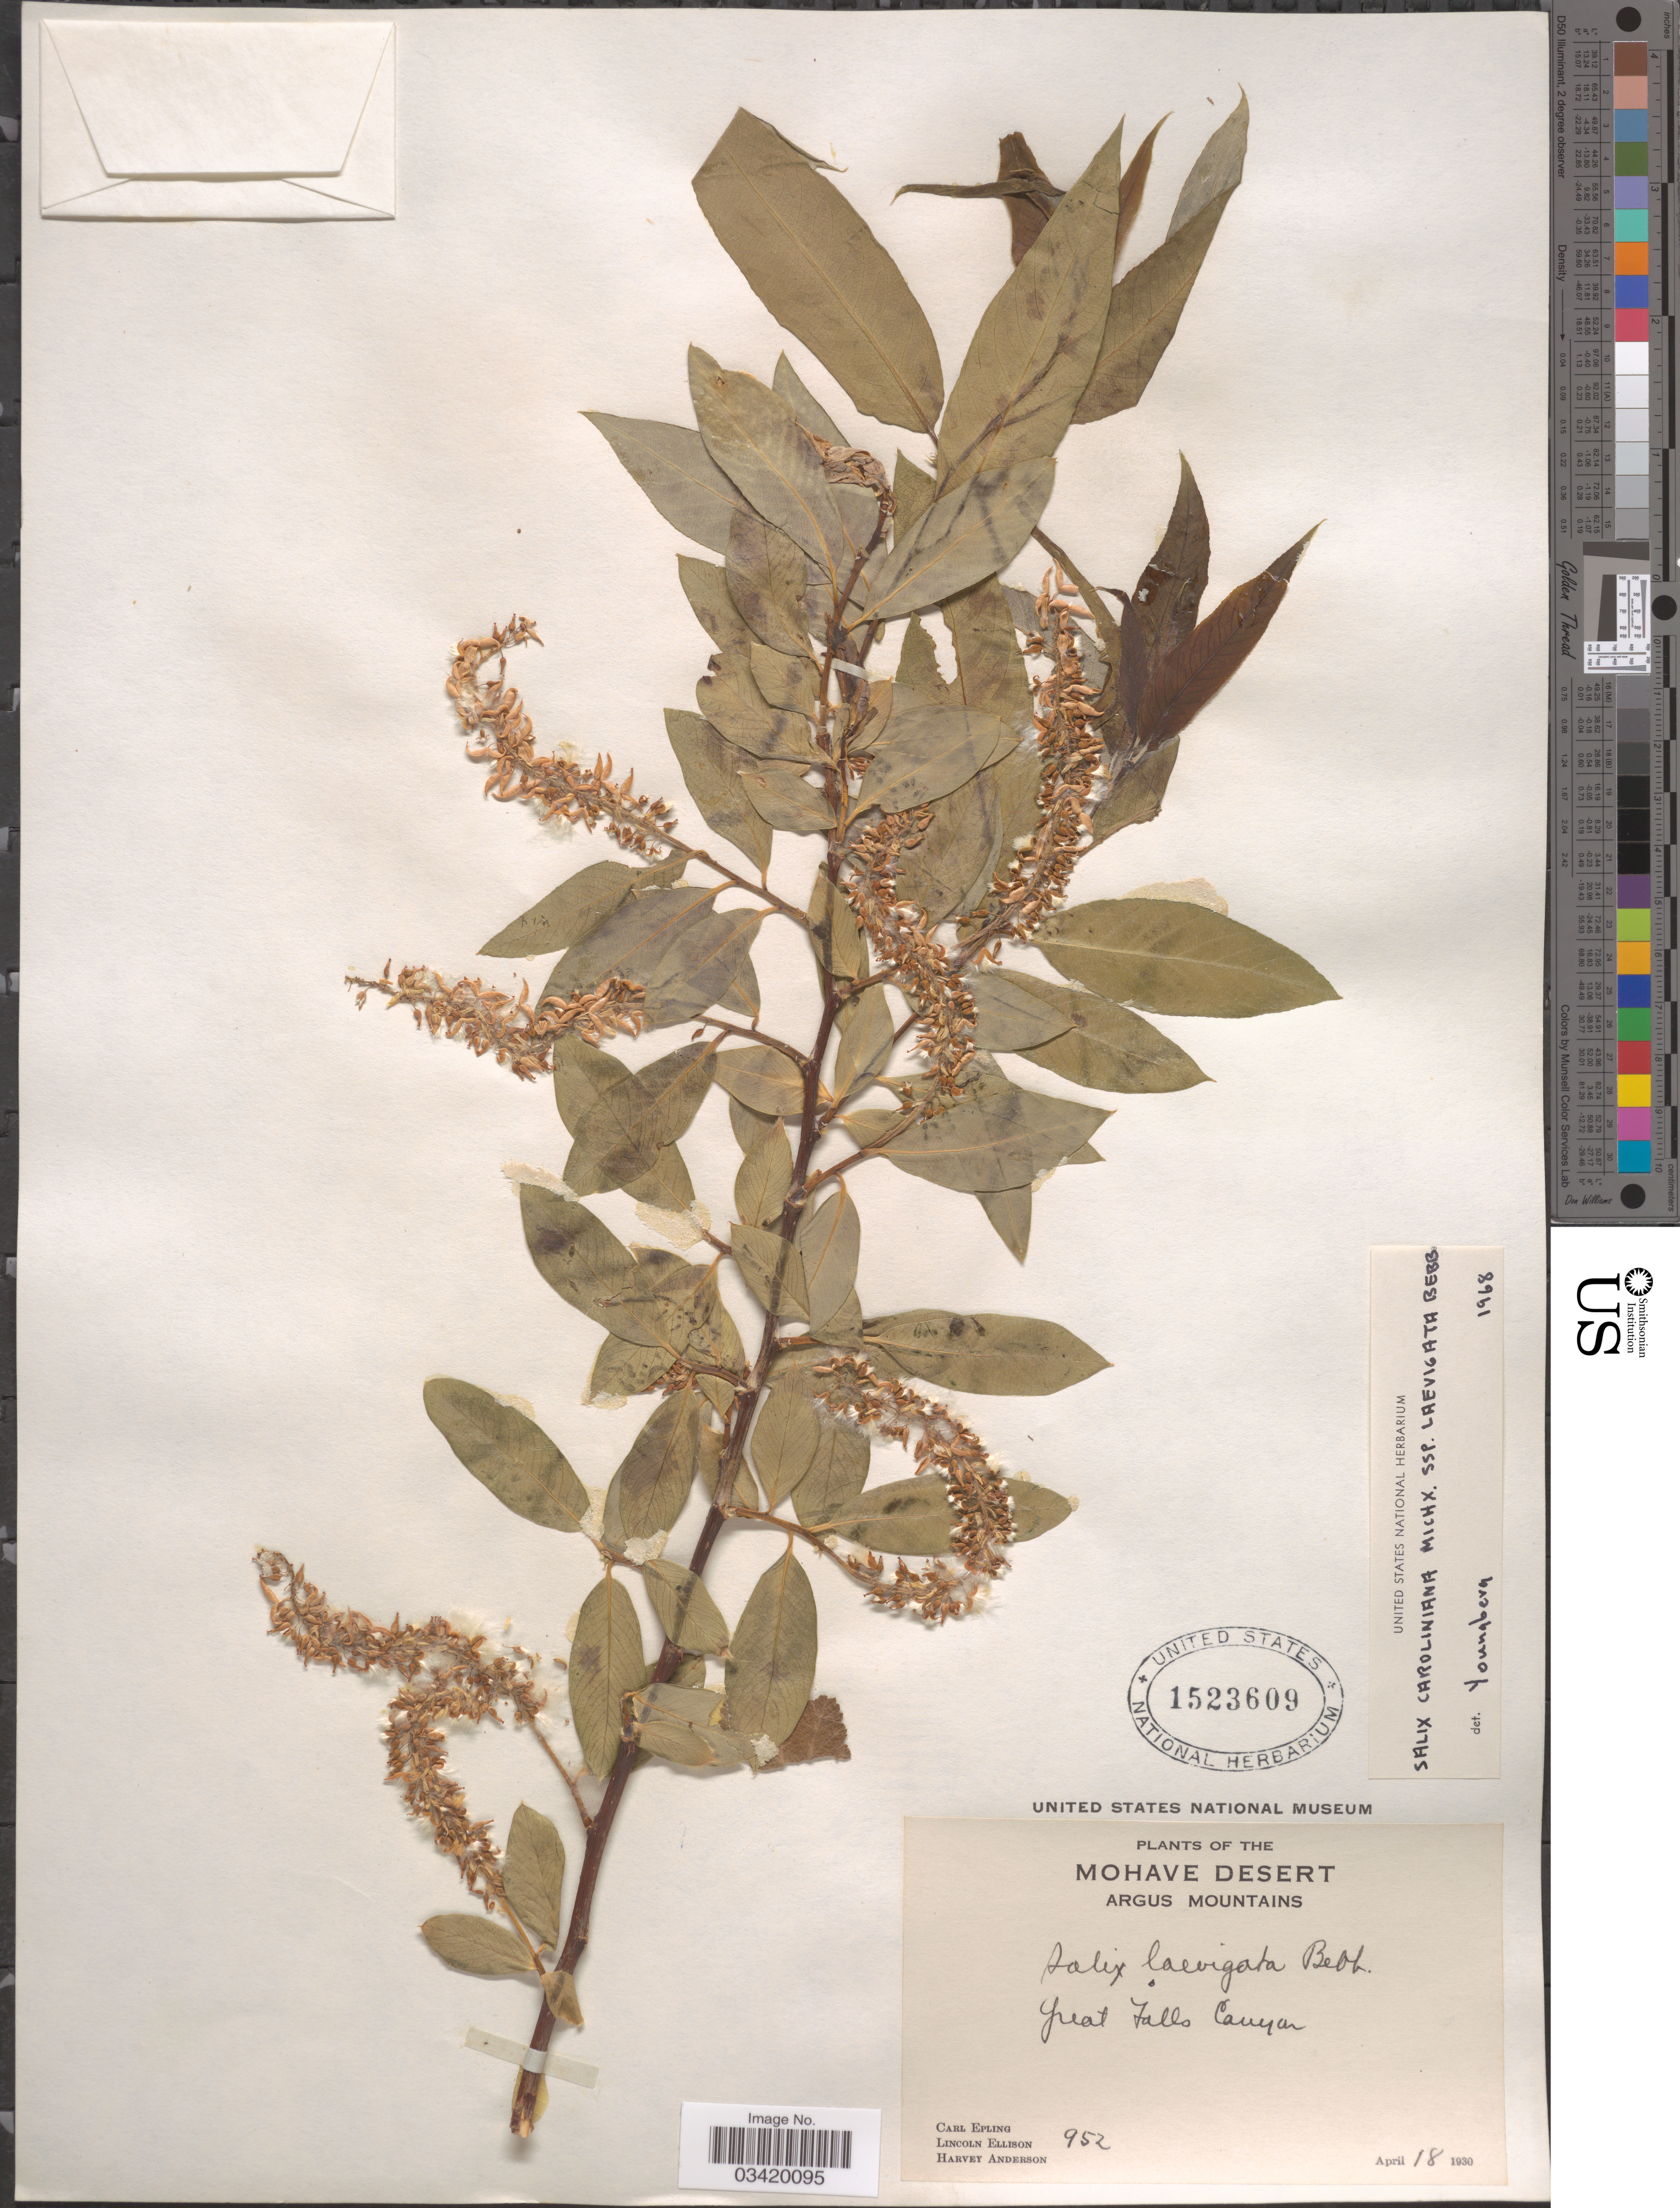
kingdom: Plantae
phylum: Tracheophyta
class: Magnoliopsida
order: Malpighiales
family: Salicaceae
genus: Salix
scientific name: Salix caroliniana subsp. laevigata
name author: Bebb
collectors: C. C. Epling, L. Ellison & H. Anderson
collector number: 952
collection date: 1930-04-18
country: United States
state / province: California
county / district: Kern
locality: Mohave Desert. Argus Mountains. Great Falls Canyon.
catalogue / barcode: US 1523609